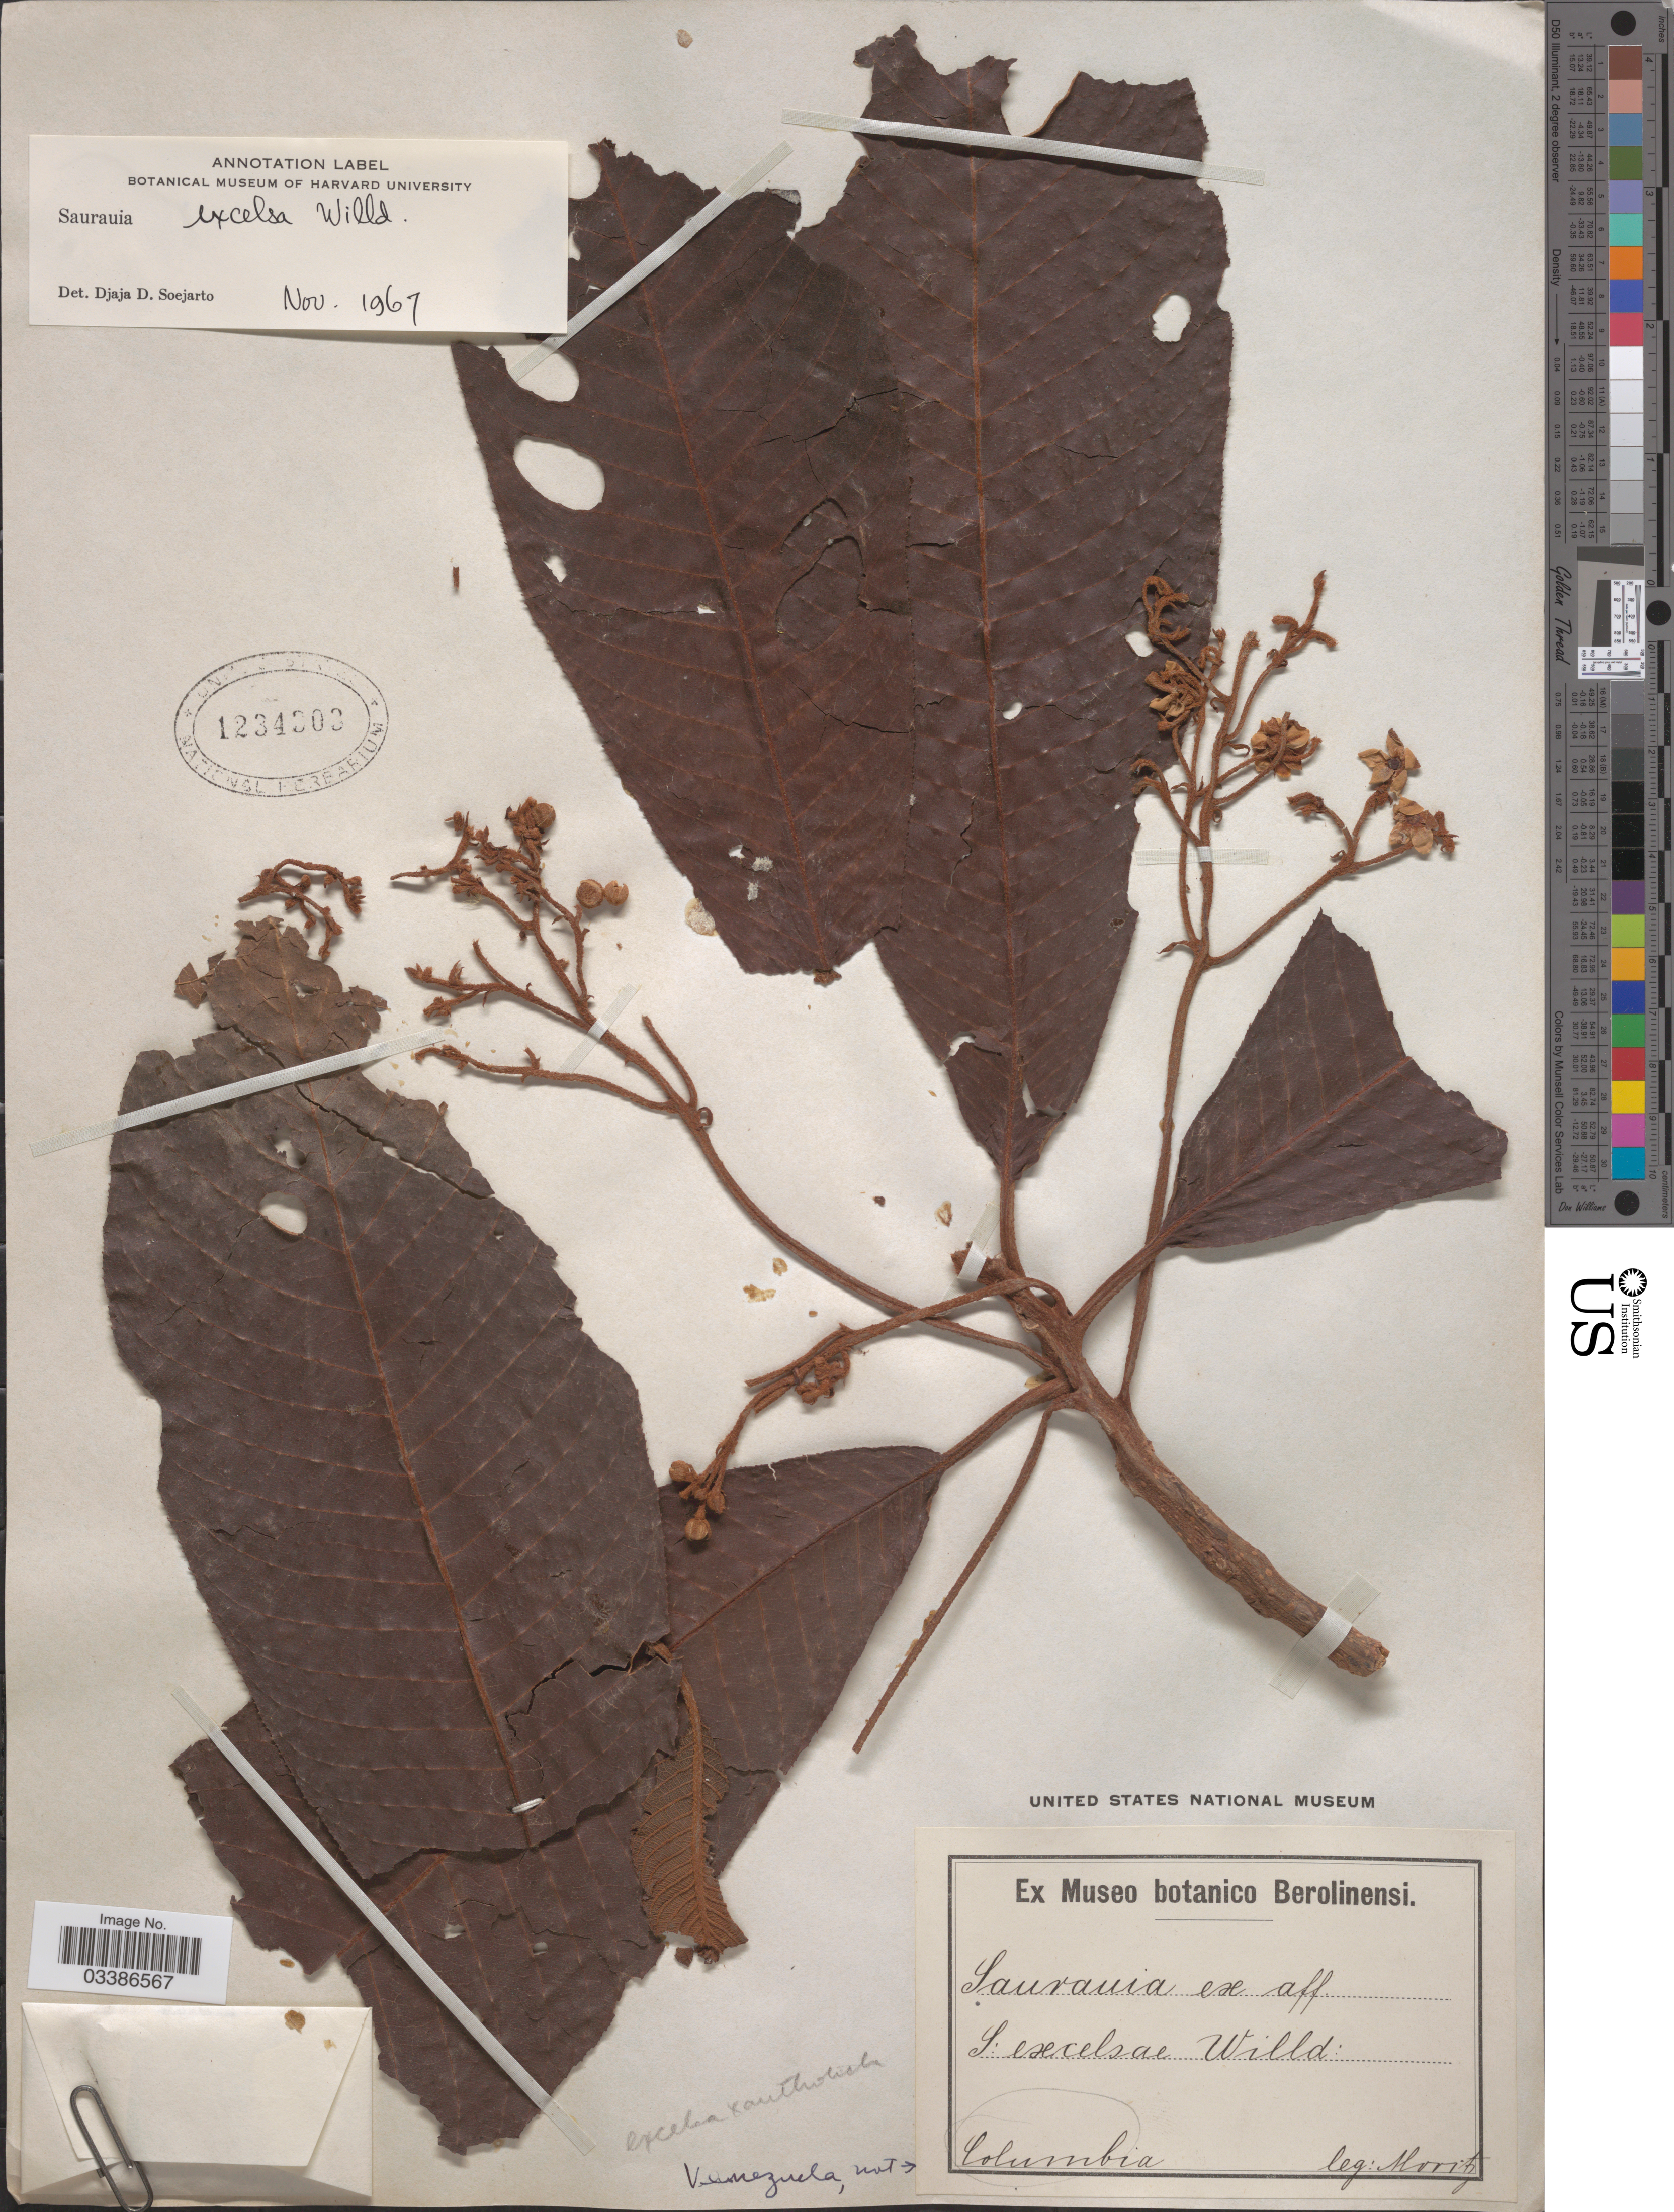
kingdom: Plantae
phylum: Tracheophyta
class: Magnoliopsida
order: Ericales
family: Actinidiaceae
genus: Saurauia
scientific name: Saurauia excelsa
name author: Willd.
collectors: Moritz, --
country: Venezuela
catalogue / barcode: US 1234303